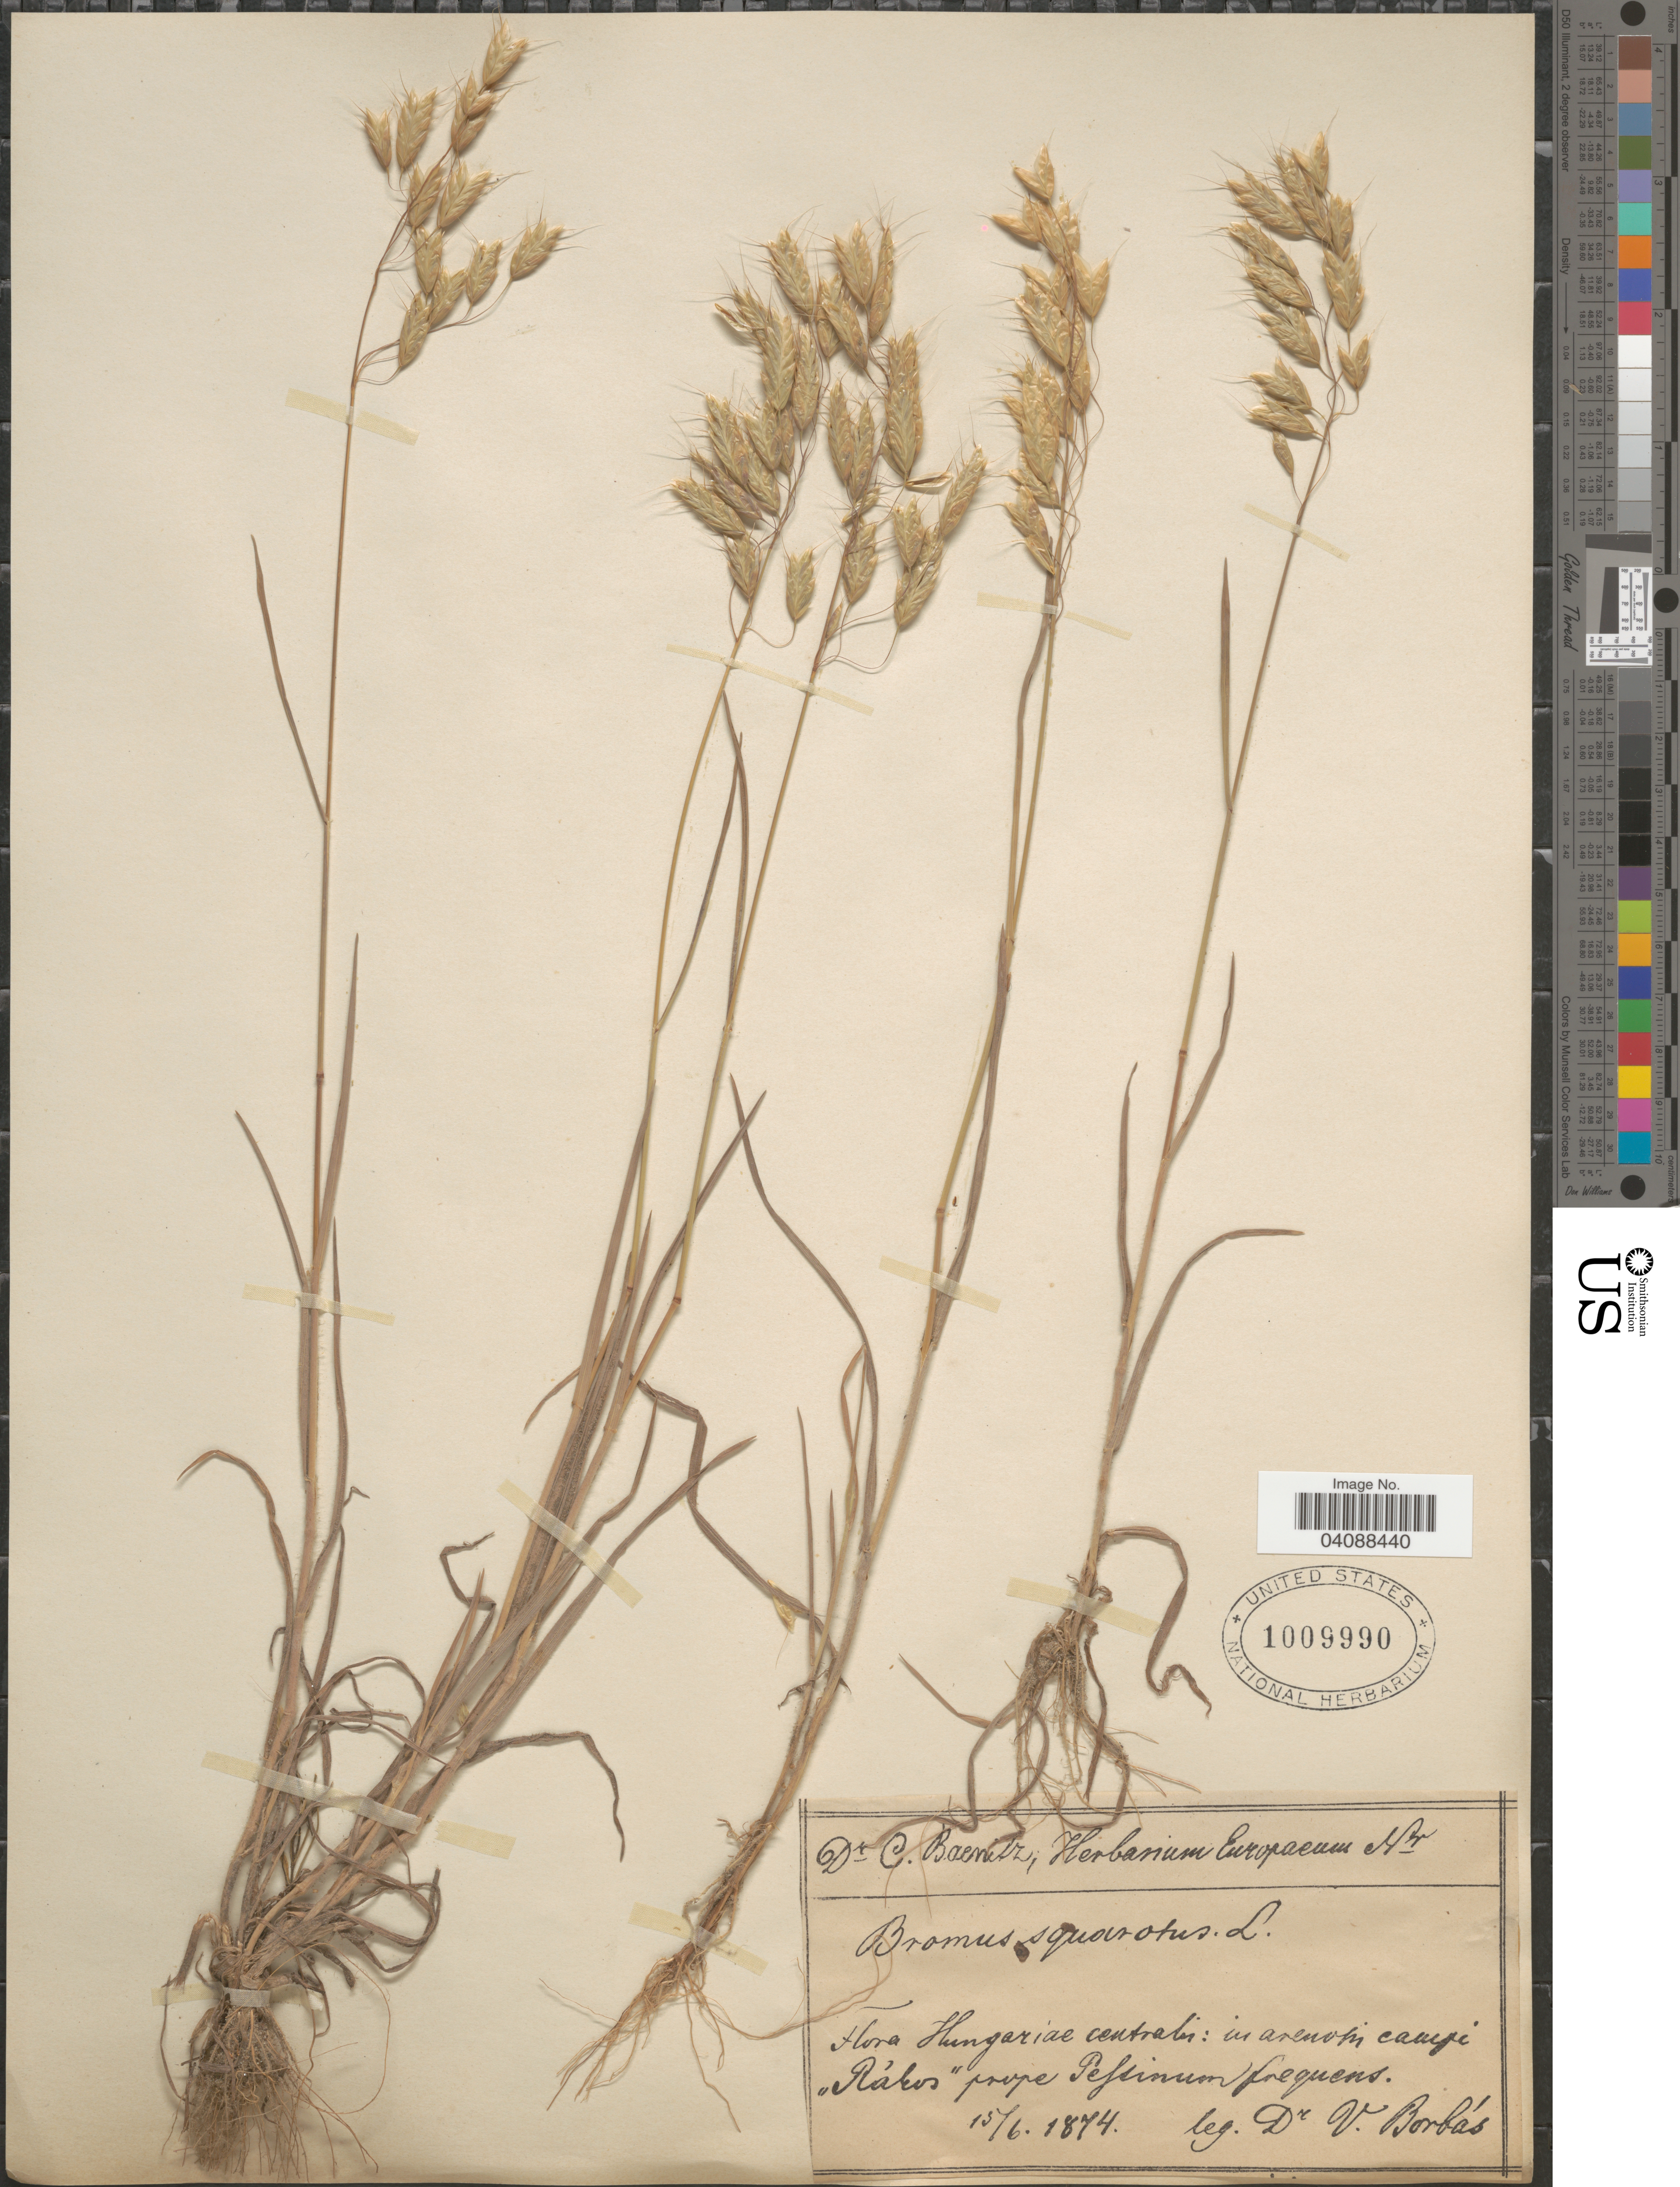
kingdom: Plantae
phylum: Tracheophyta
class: Liliopsida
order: Poales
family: Poaceae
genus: Bromus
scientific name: Bromus squarrosus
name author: L.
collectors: V. von Borbás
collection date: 1874-06-15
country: Hungary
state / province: Pest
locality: Hungariae centralis: in arenosis campi "Rákos" prope Pestinum frequens.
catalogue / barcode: US 1009990